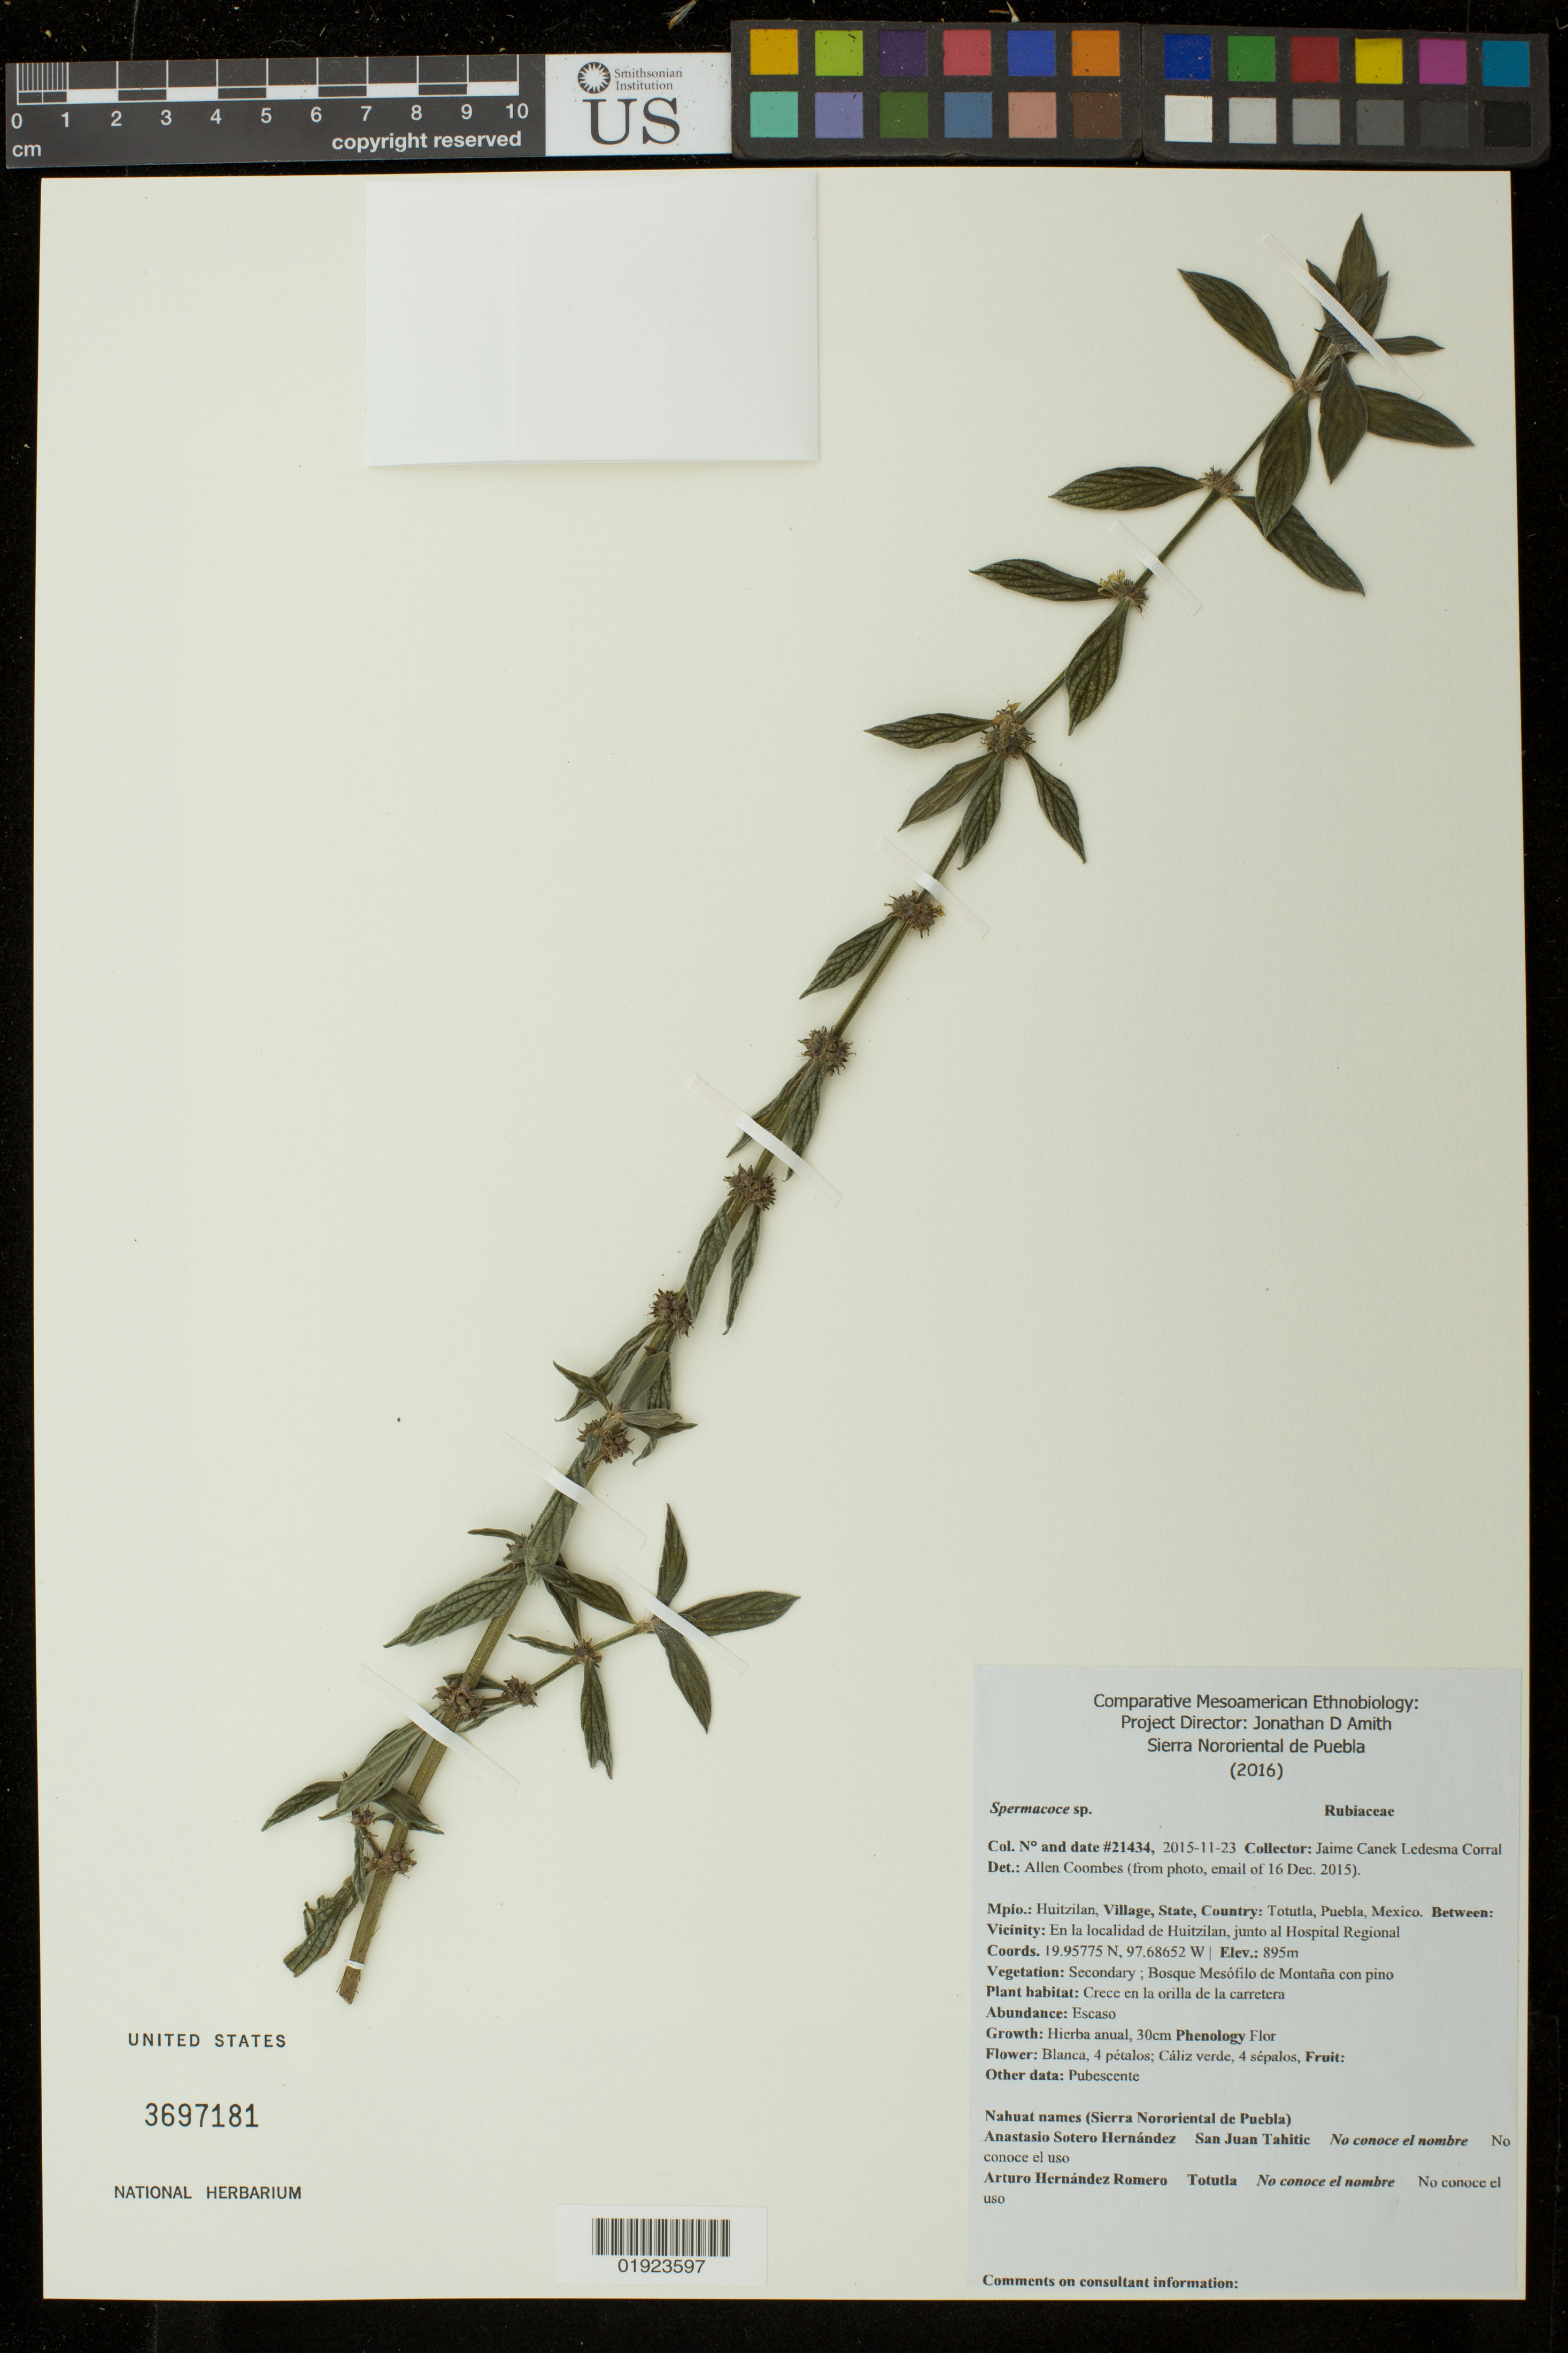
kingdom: Plantae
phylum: Tracheophyta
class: Magnoliopsida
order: Gentianales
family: Rubiaceae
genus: Diodia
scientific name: Diodia sarmentosa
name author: Sw.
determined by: Coombes, Allen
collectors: Canek Ledesma C.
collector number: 21434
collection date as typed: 2015-11-23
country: Mexico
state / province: Puebla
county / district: Huitzilan de Serdán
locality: Totutla, Puebla Mexico, En la localidad de Huitzilan, junto al Hospital Regional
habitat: Secondary; Bosque Mesofilo de Montana con pino, crece en la orilla de la carretera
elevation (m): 895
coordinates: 19.95775N, 97.68652W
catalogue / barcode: US 3697181